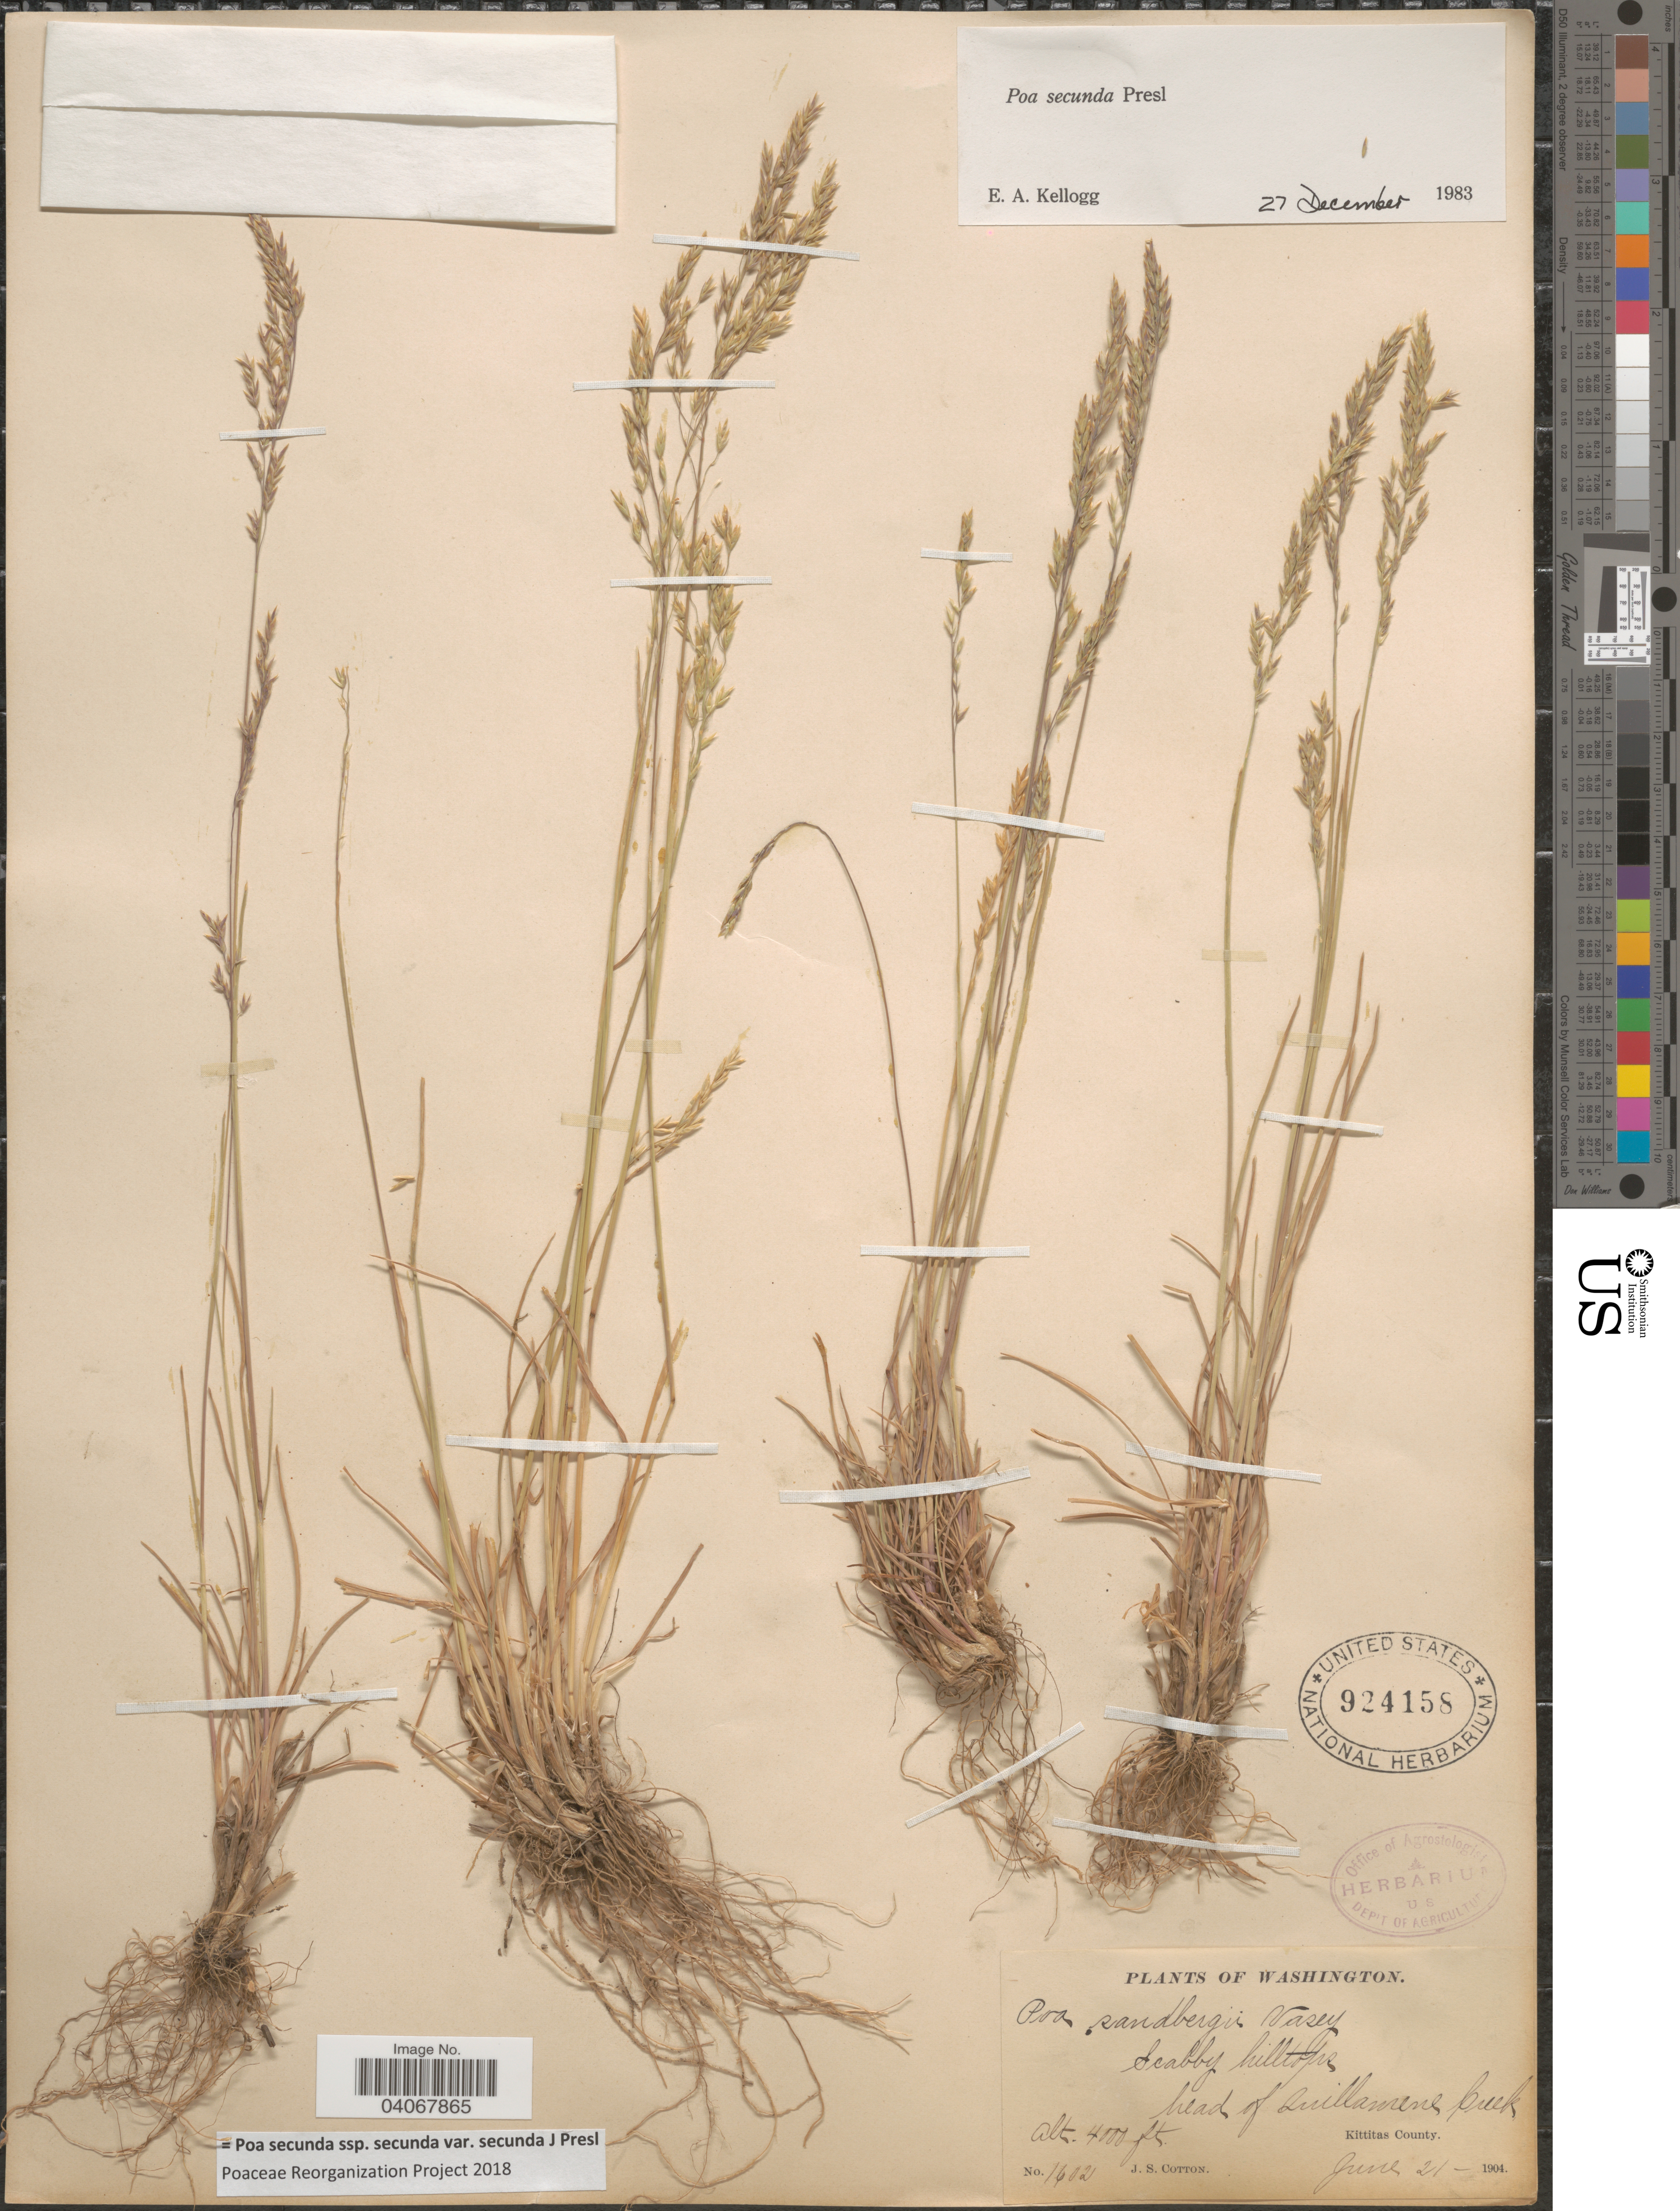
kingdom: Plantae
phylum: Tracheophyta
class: Liliopsida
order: Poales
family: Poaceae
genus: Poa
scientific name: Poa secunda subsp. secunda var. secunda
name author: J. Presl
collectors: J. S. Cotton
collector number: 1602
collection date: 1904-06-21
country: United States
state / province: Washington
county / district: Kittitas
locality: Scabby hilltops head of Quillamene Creek. Kittitas County.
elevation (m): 1219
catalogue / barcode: US 924158